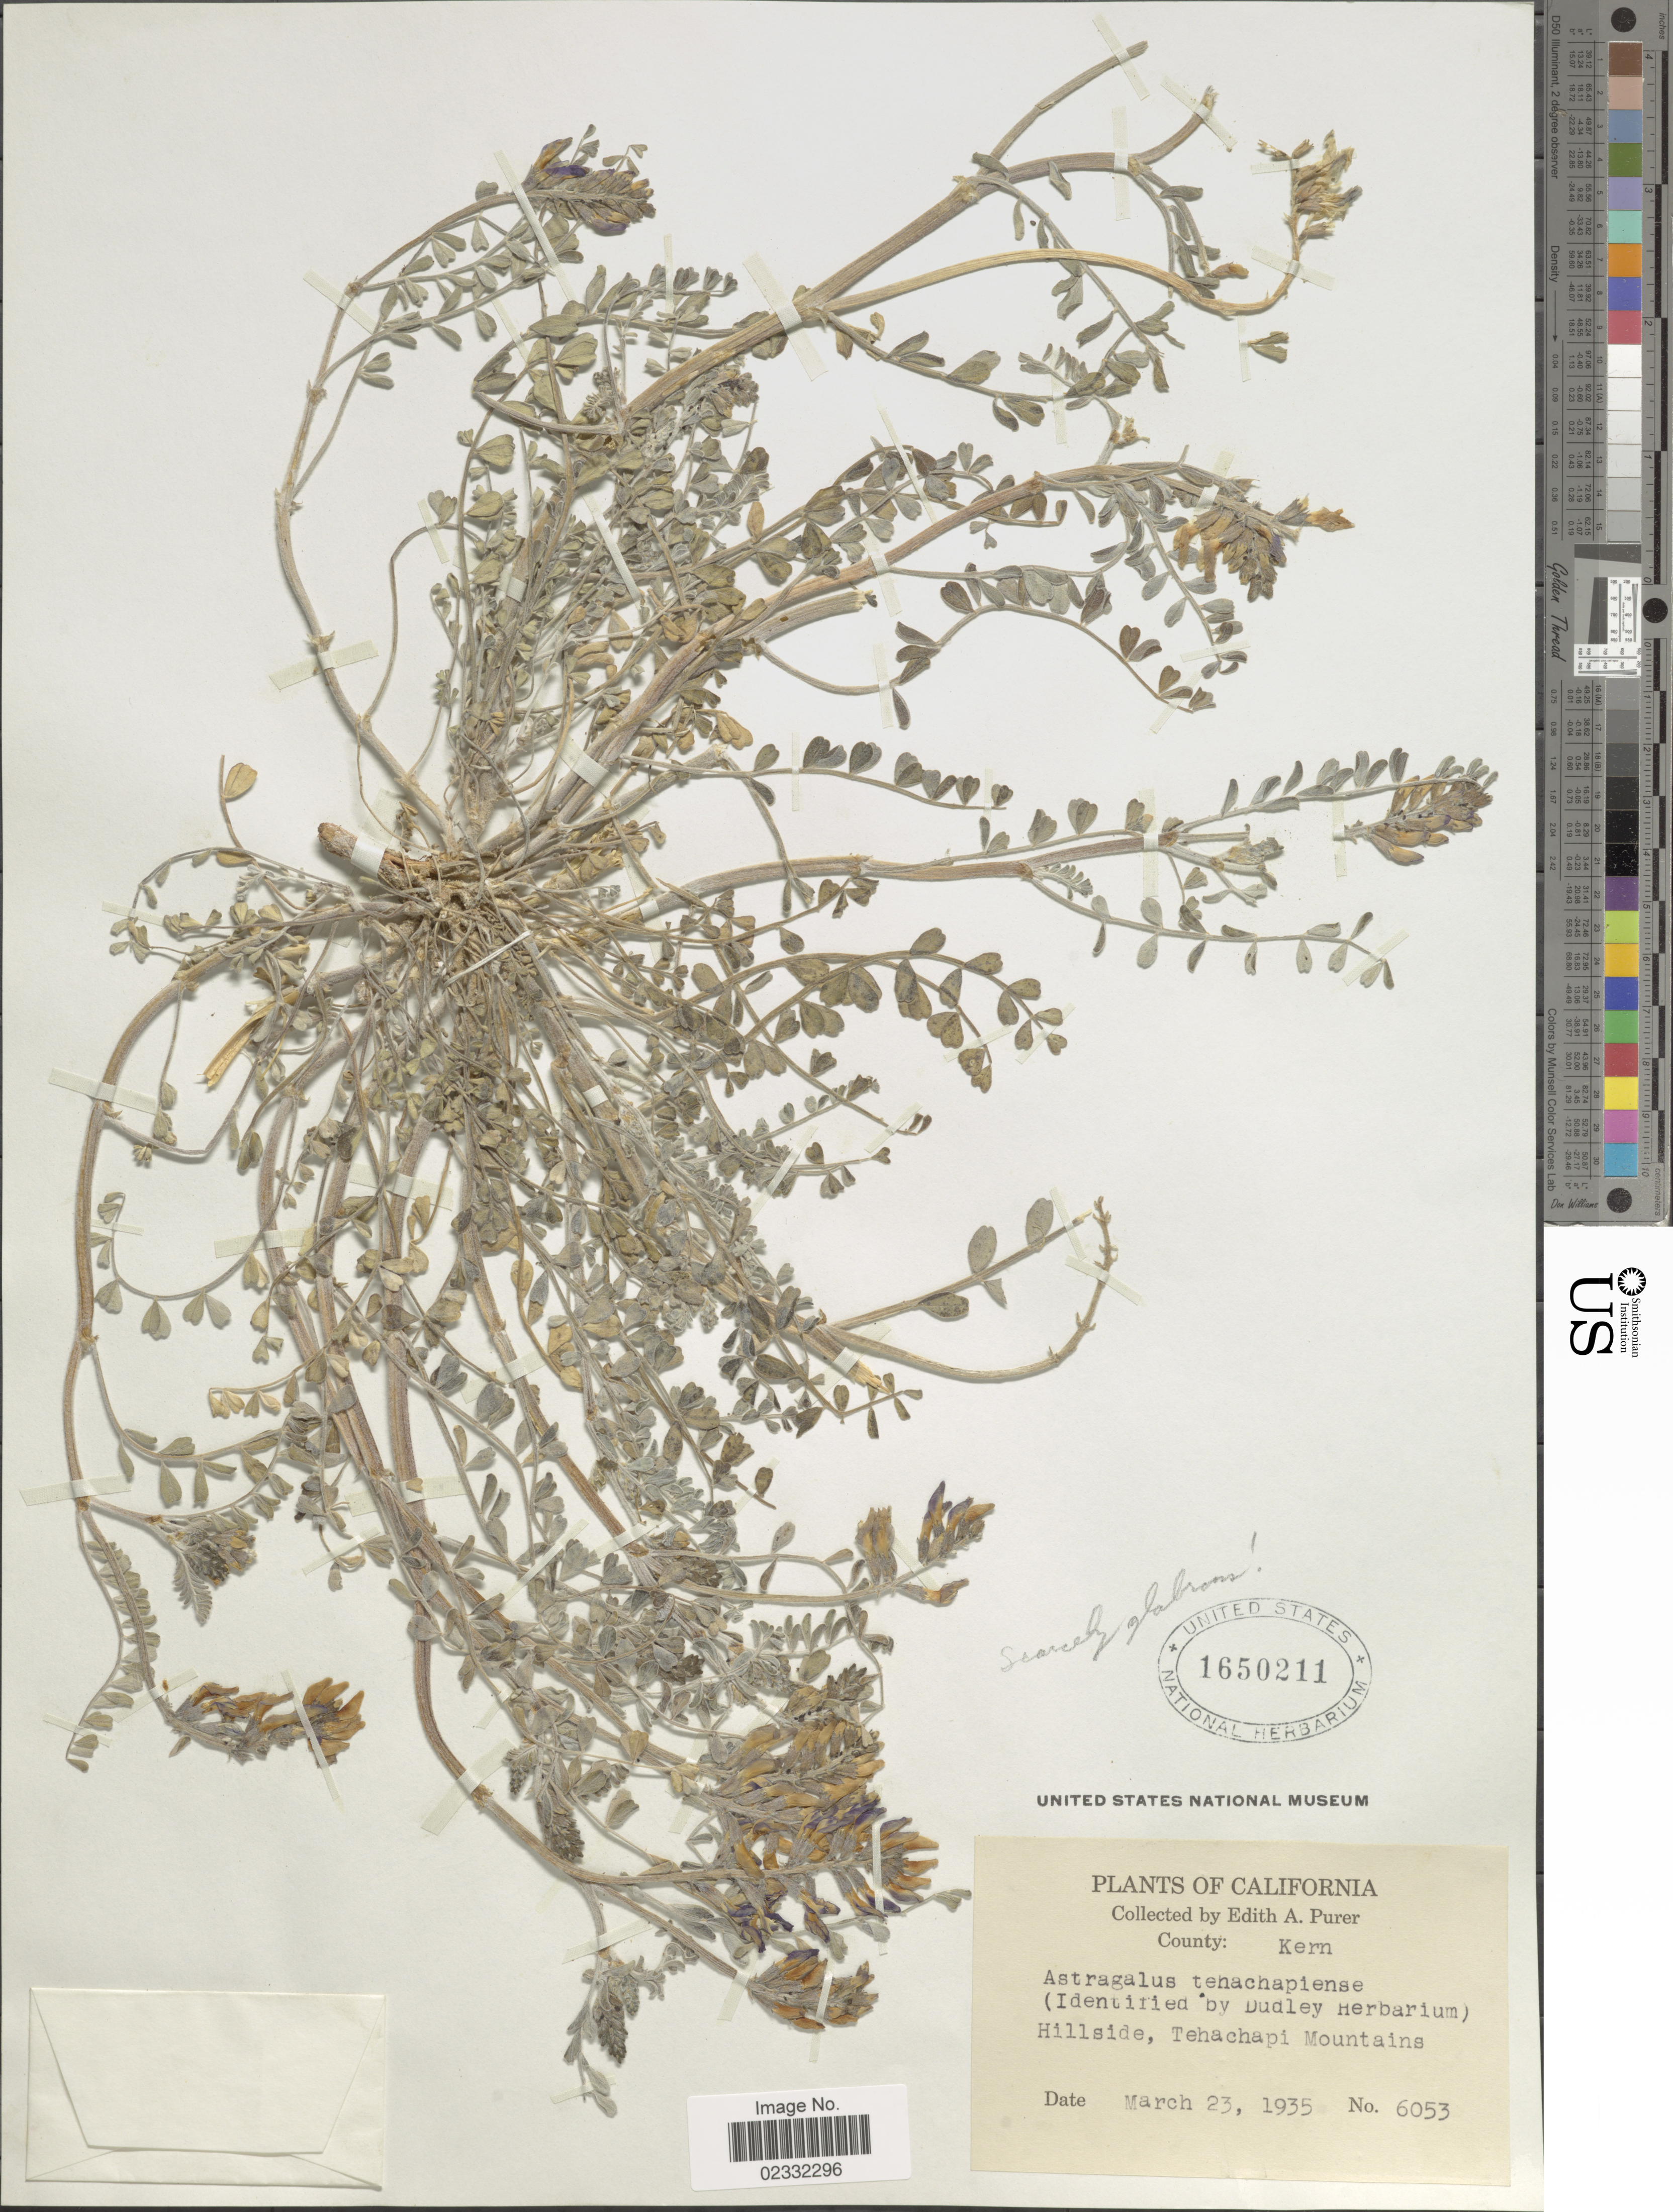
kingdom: Plantae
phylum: Tracheophyta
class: Magnoliopsida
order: Fabales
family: Fabaceae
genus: Astragalus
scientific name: Astragalus lentiginosus var. tehachapiensis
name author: (Rydb.) Barneby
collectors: E. Purer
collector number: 6053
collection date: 1935-03-23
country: United States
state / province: California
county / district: Kern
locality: California. Hillside, Tehachapi Mountains. County: Kern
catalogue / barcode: US 1650211